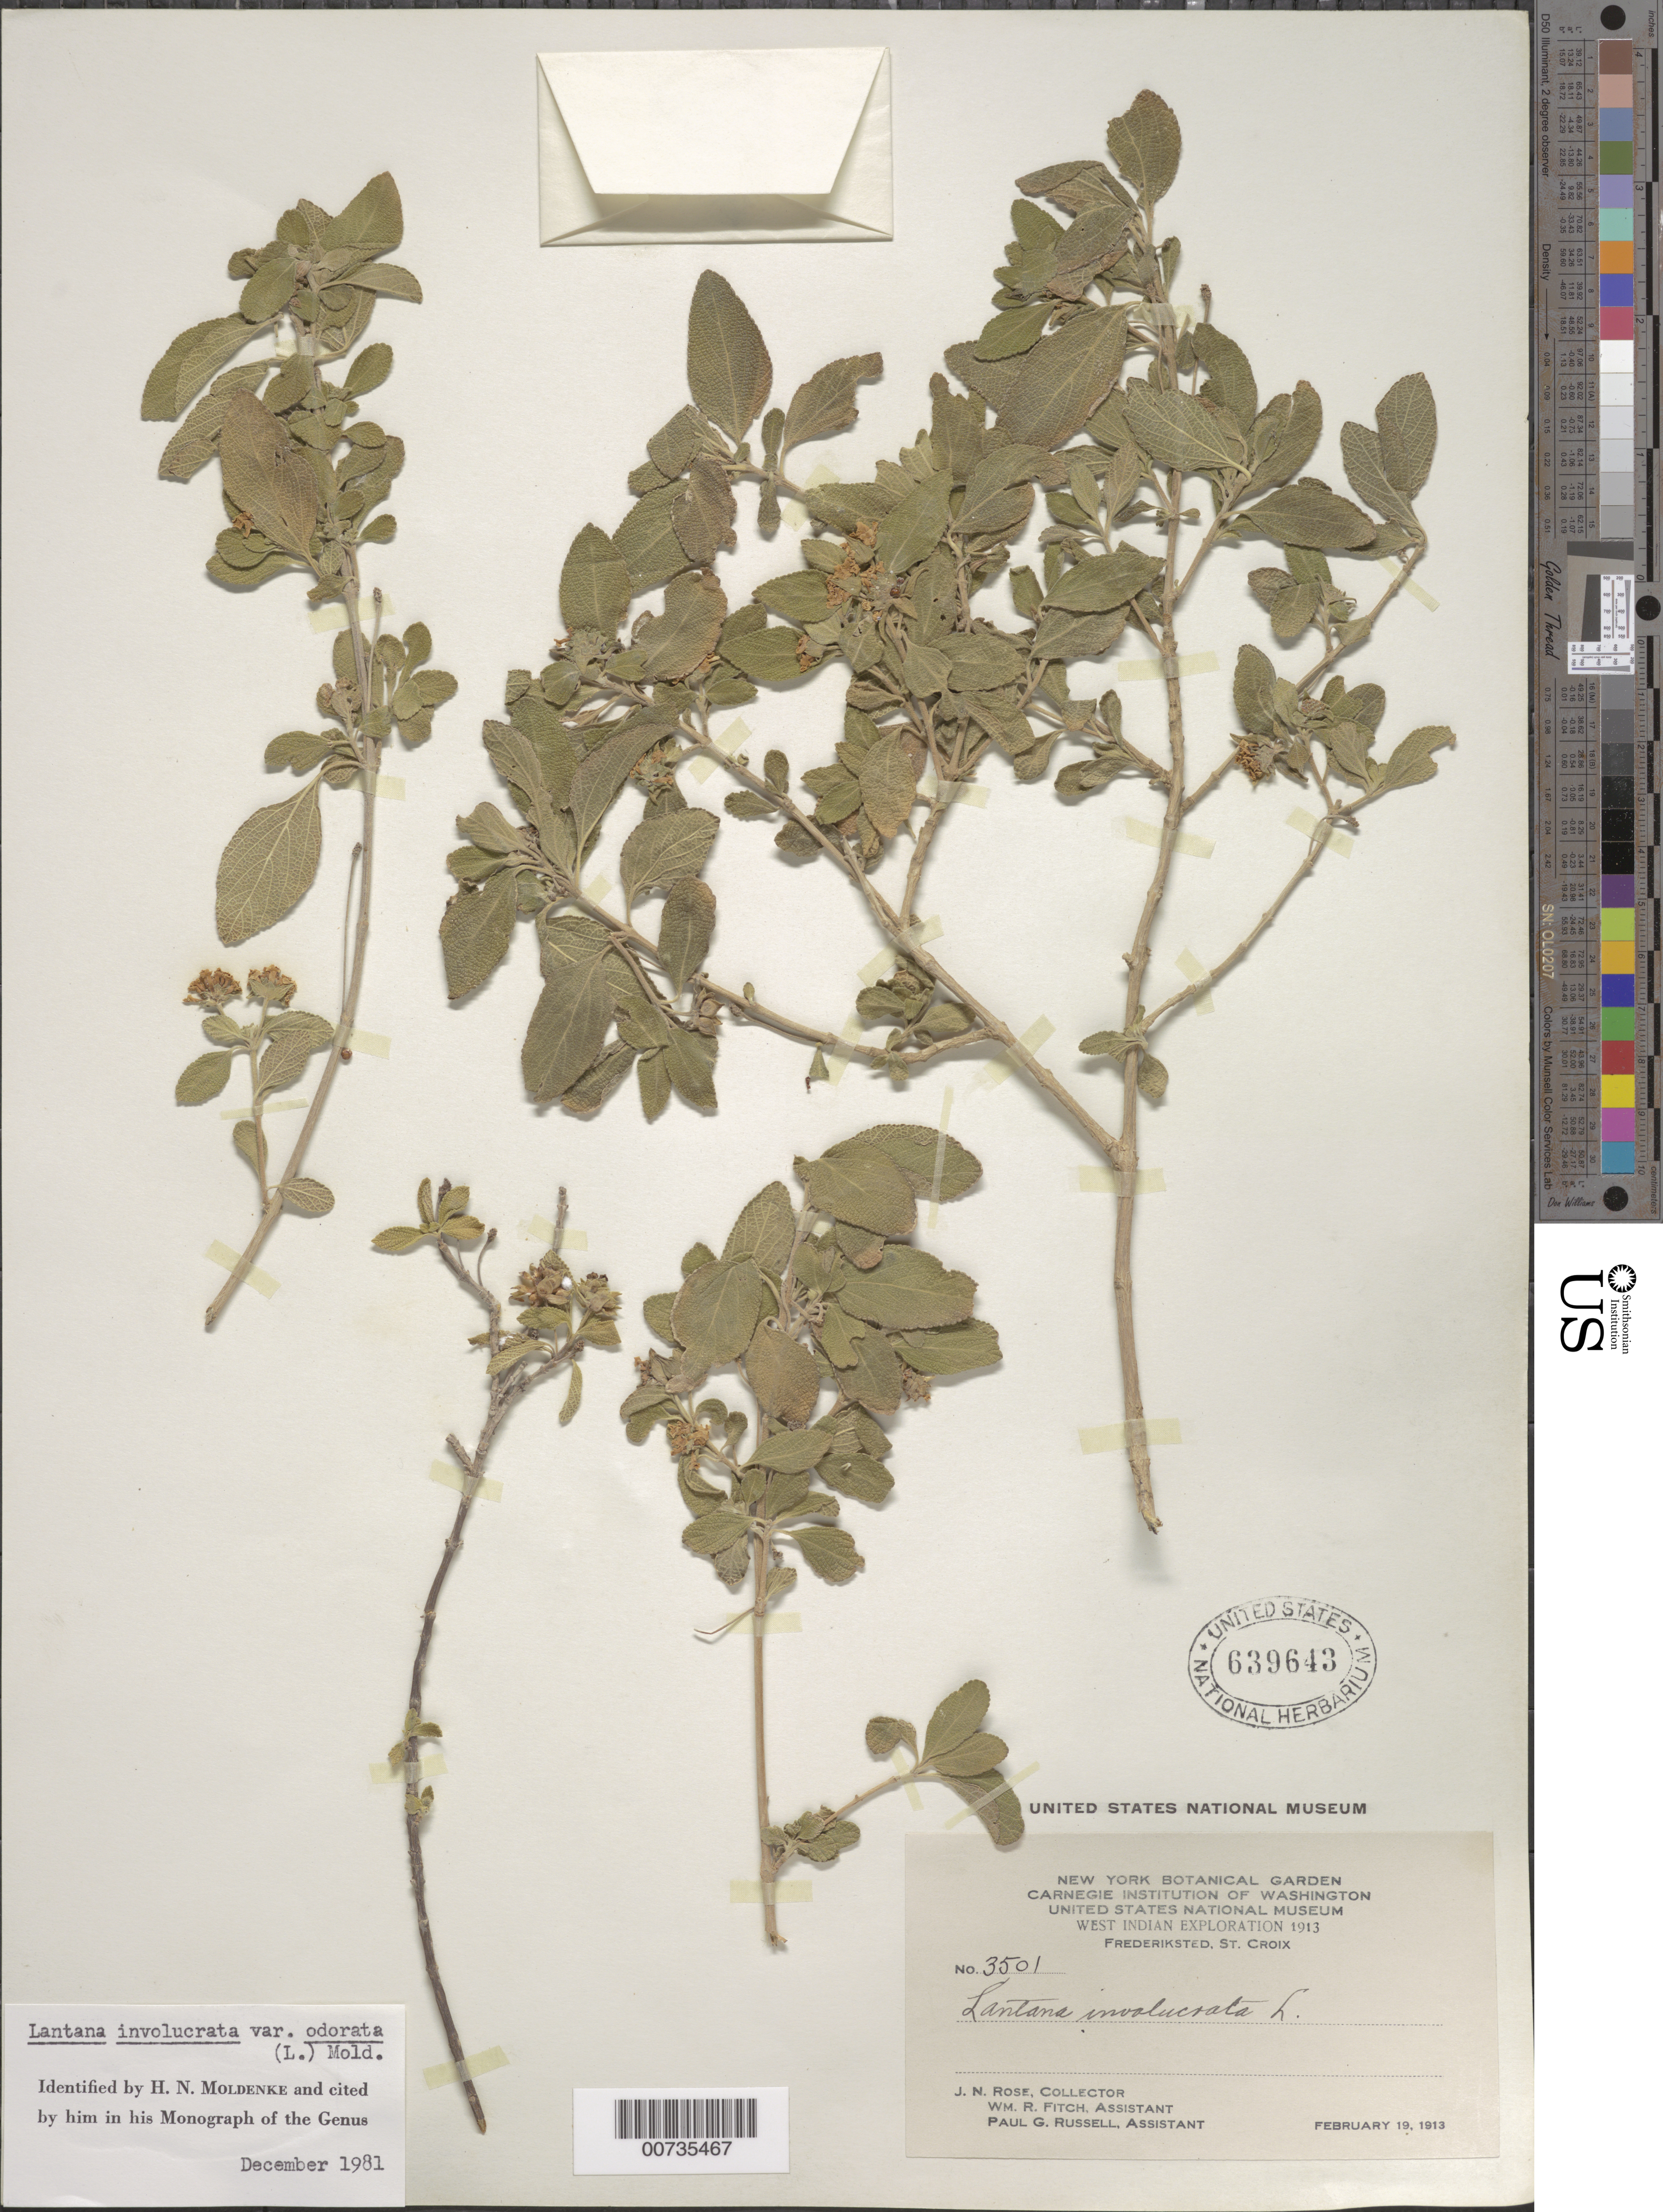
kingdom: Plantae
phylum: Tracheophyta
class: Magnoliopsida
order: Lamiales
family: Verbenaceae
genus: Lantana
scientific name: Lantana involucrata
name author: L.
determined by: Moldenke, H. N.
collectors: J. N. Rose, W. R. Fitch & P. G. Russell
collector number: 3501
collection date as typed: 19 Feb 1913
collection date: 1913-02-19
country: U.S. Virgin Islands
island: St. Croix Island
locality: Frederiksted.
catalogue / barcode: US 639643